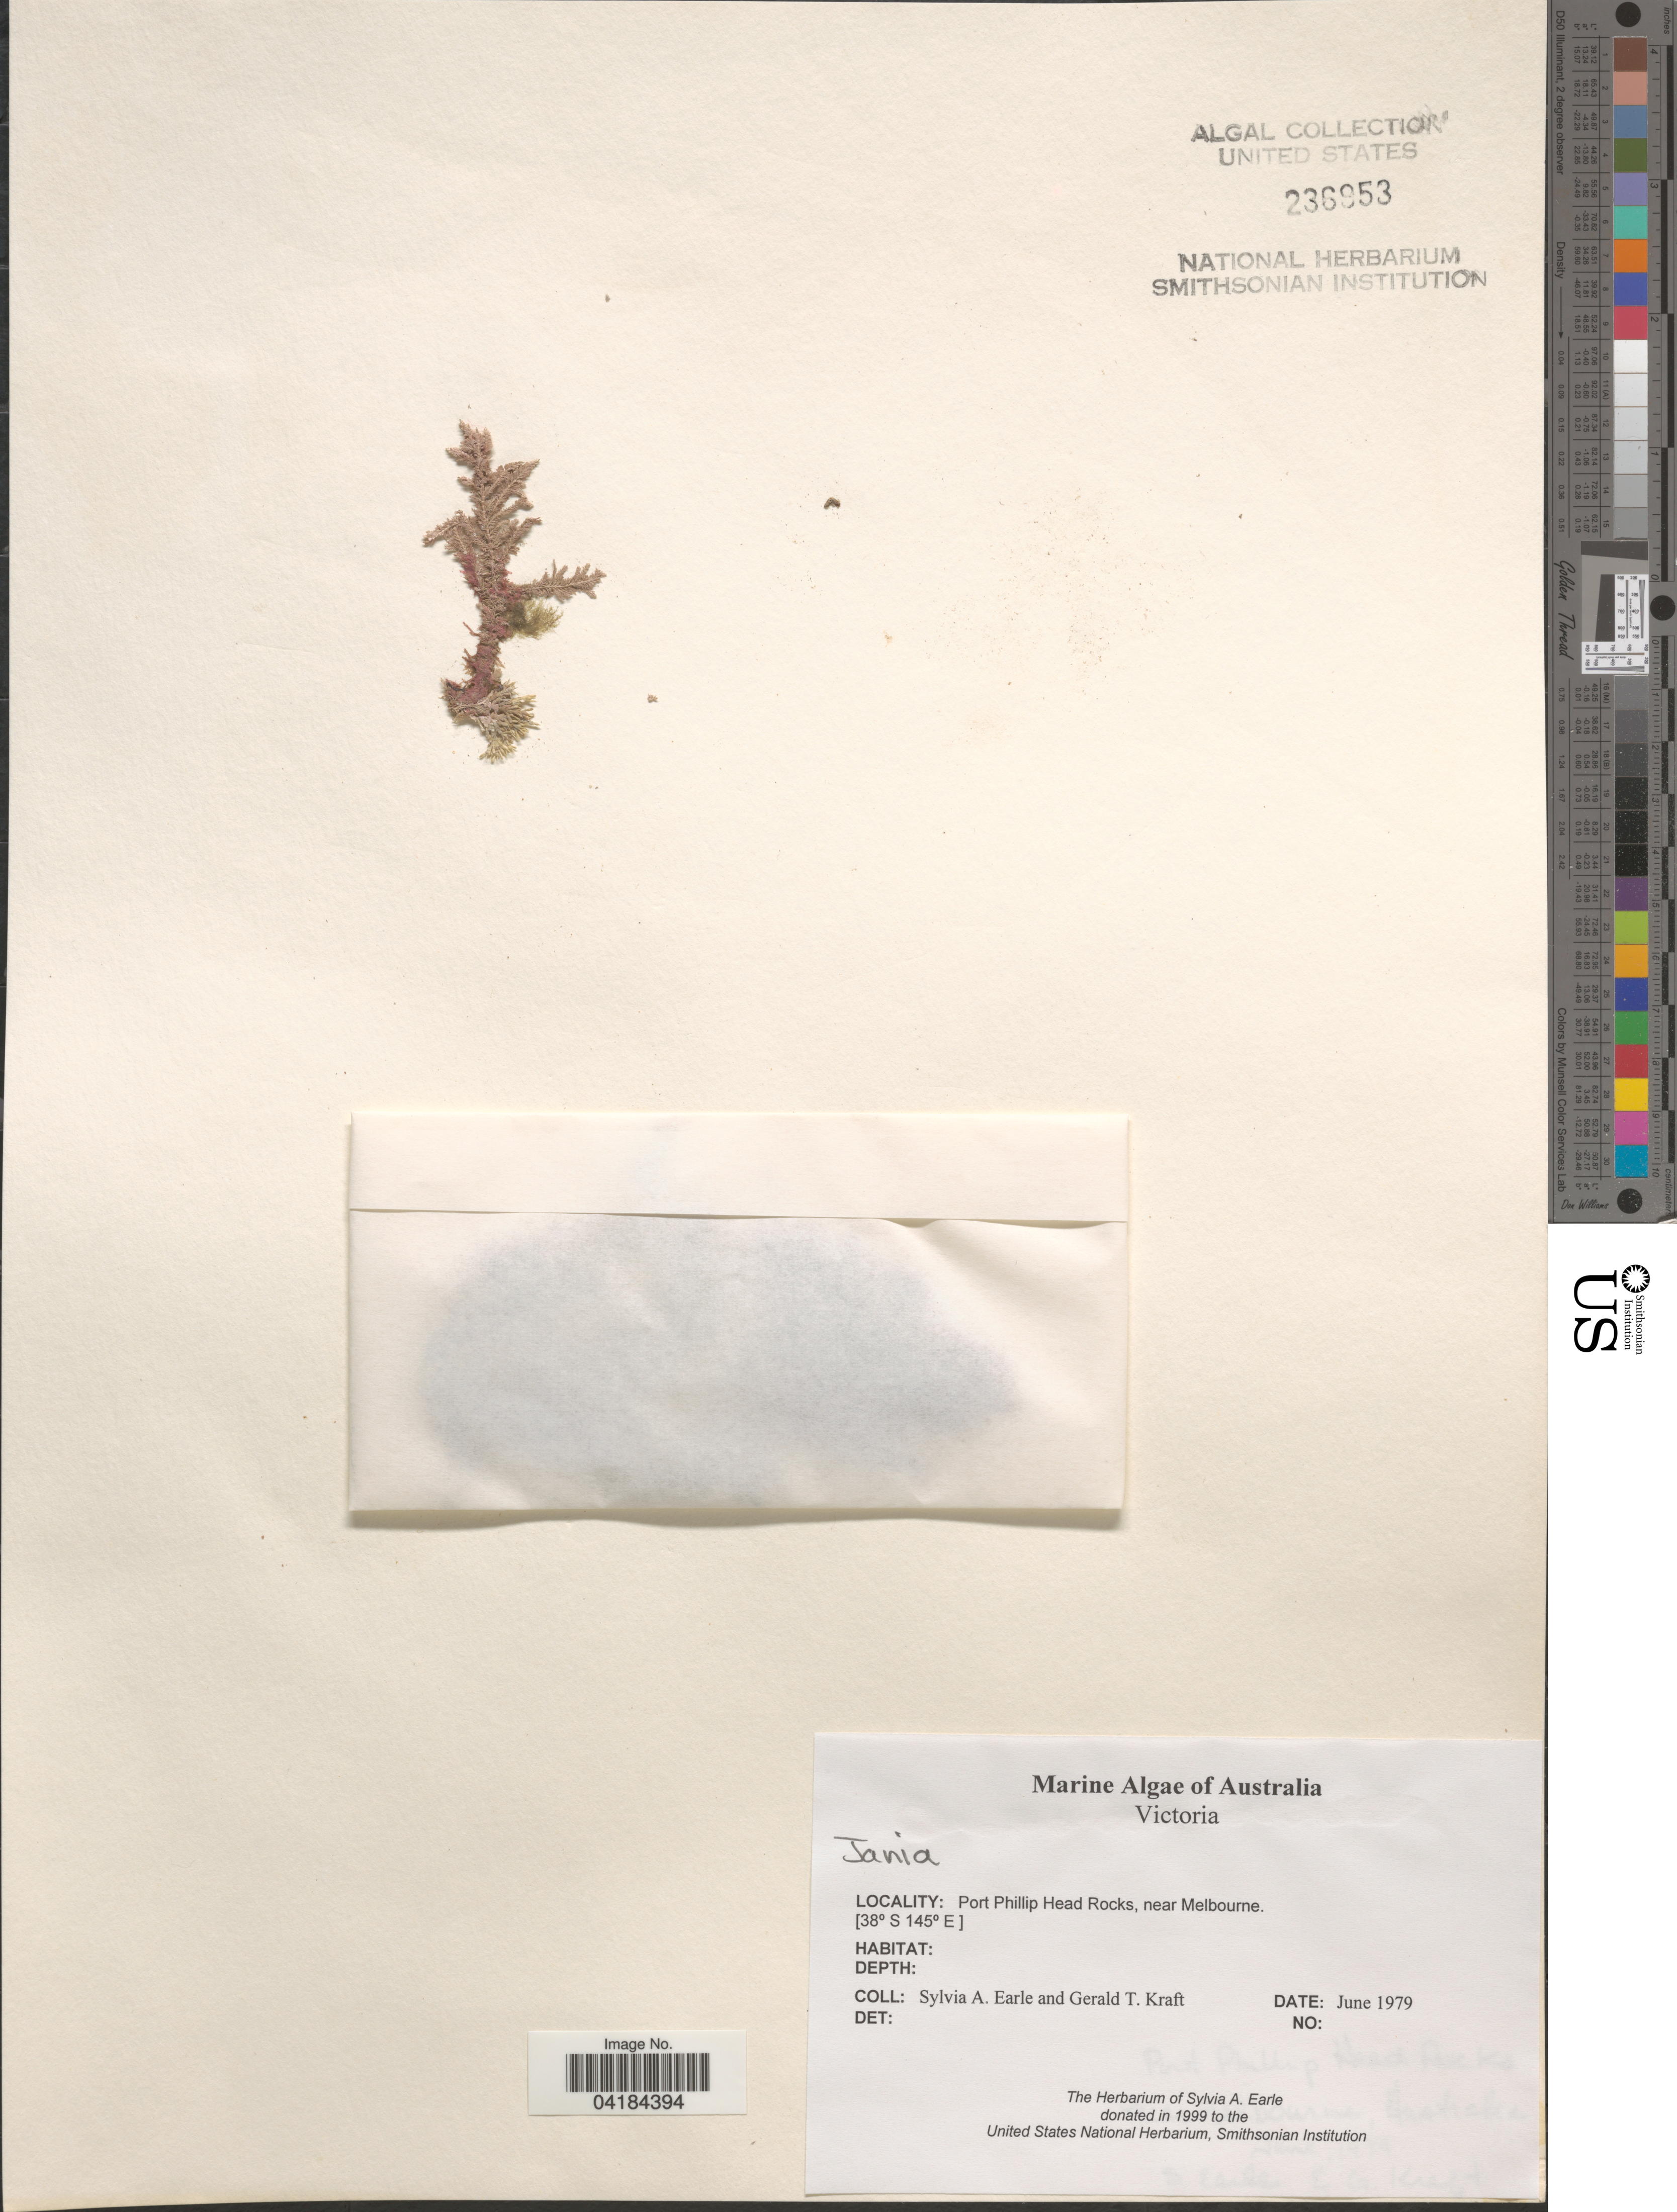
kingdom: Plantae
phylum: Rhodophyta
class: Florideophyceae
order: Corallinales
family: Corallinaceae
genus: Jania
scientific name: Jania sp.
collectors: S. A. Earle & G. T. Kraft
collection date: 1979-06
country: Australia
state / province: Victoria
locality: Victoria. Port Phillip Head Rocks, near Melbourne.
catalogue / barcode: US 236953